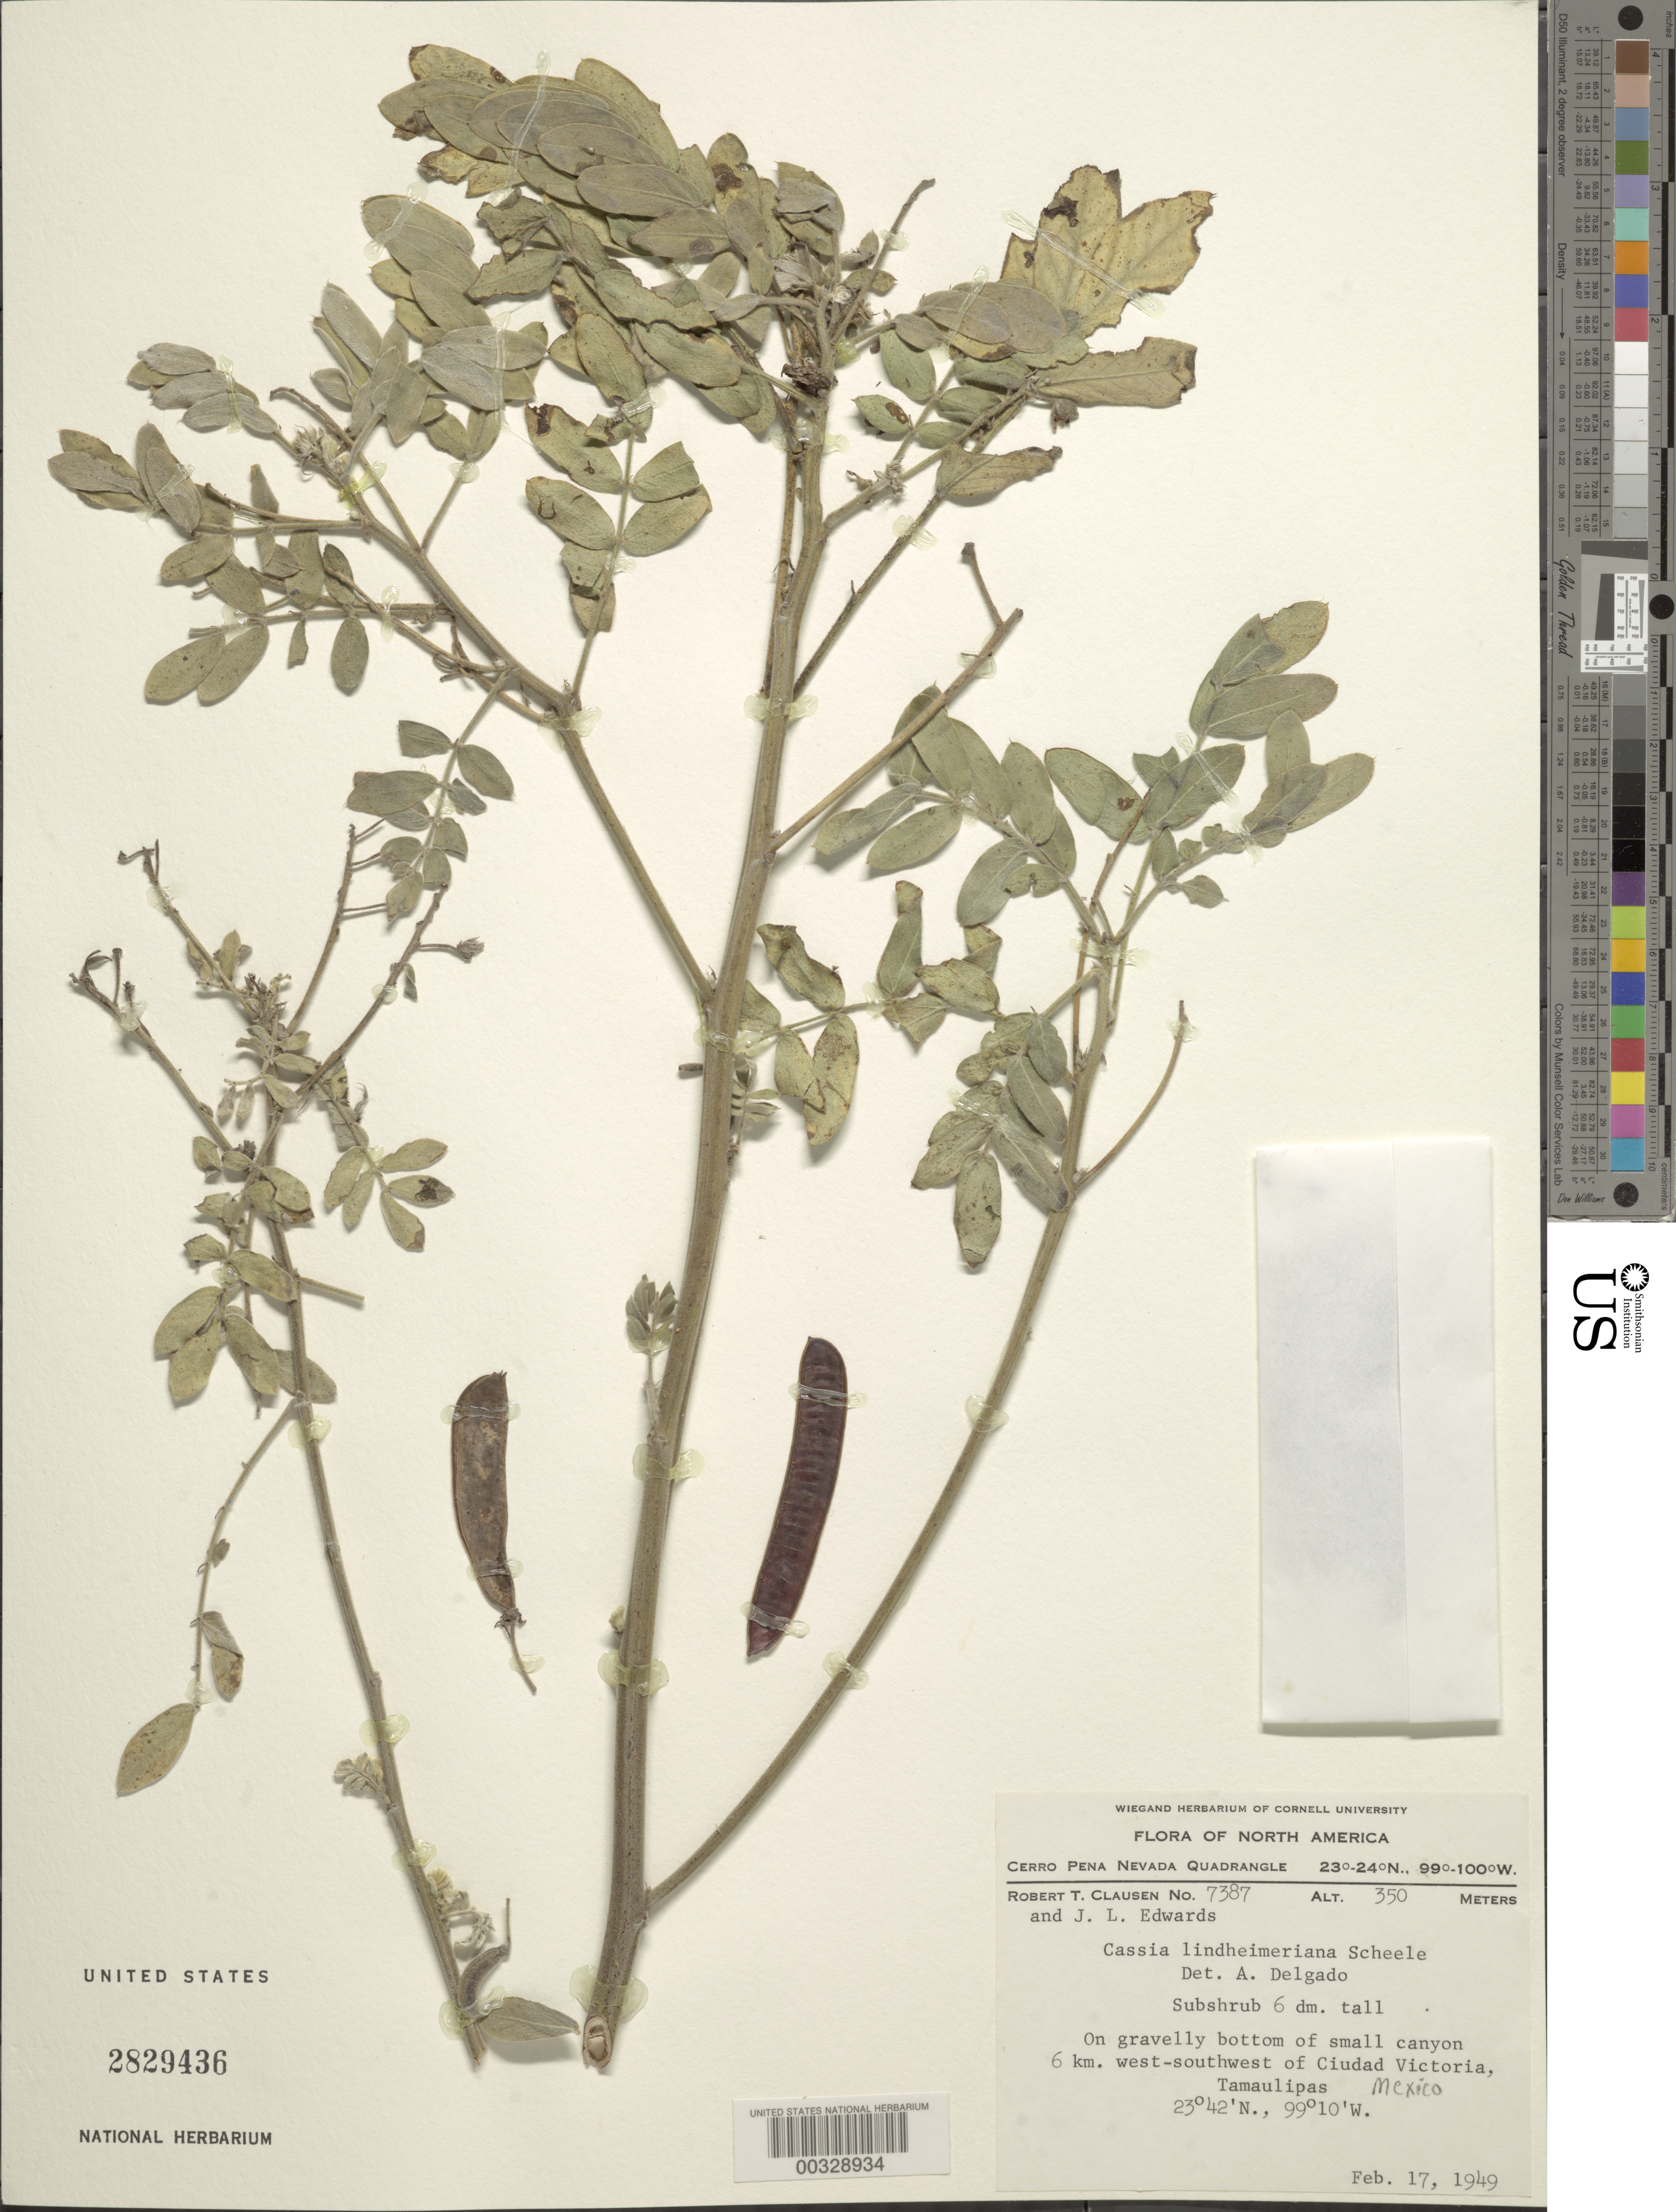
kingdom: Plantae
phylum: Tracheophyta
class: Magnoliopsida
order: Fabales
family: Fabaceae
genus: Senna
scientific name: Senna lindheimeriana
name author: (Scheele) H.S. Irwin & Barneby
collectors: R. T. Clausen & J. Edwards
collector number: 7387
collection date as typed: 17 Feb 1949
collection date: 1949-02-17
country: Mexico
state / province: Tamaulipas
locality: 6 km WSW of Ciudad Victoria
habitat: On gravelly bottom of small canyon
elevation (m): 350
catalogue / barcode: US 2829436